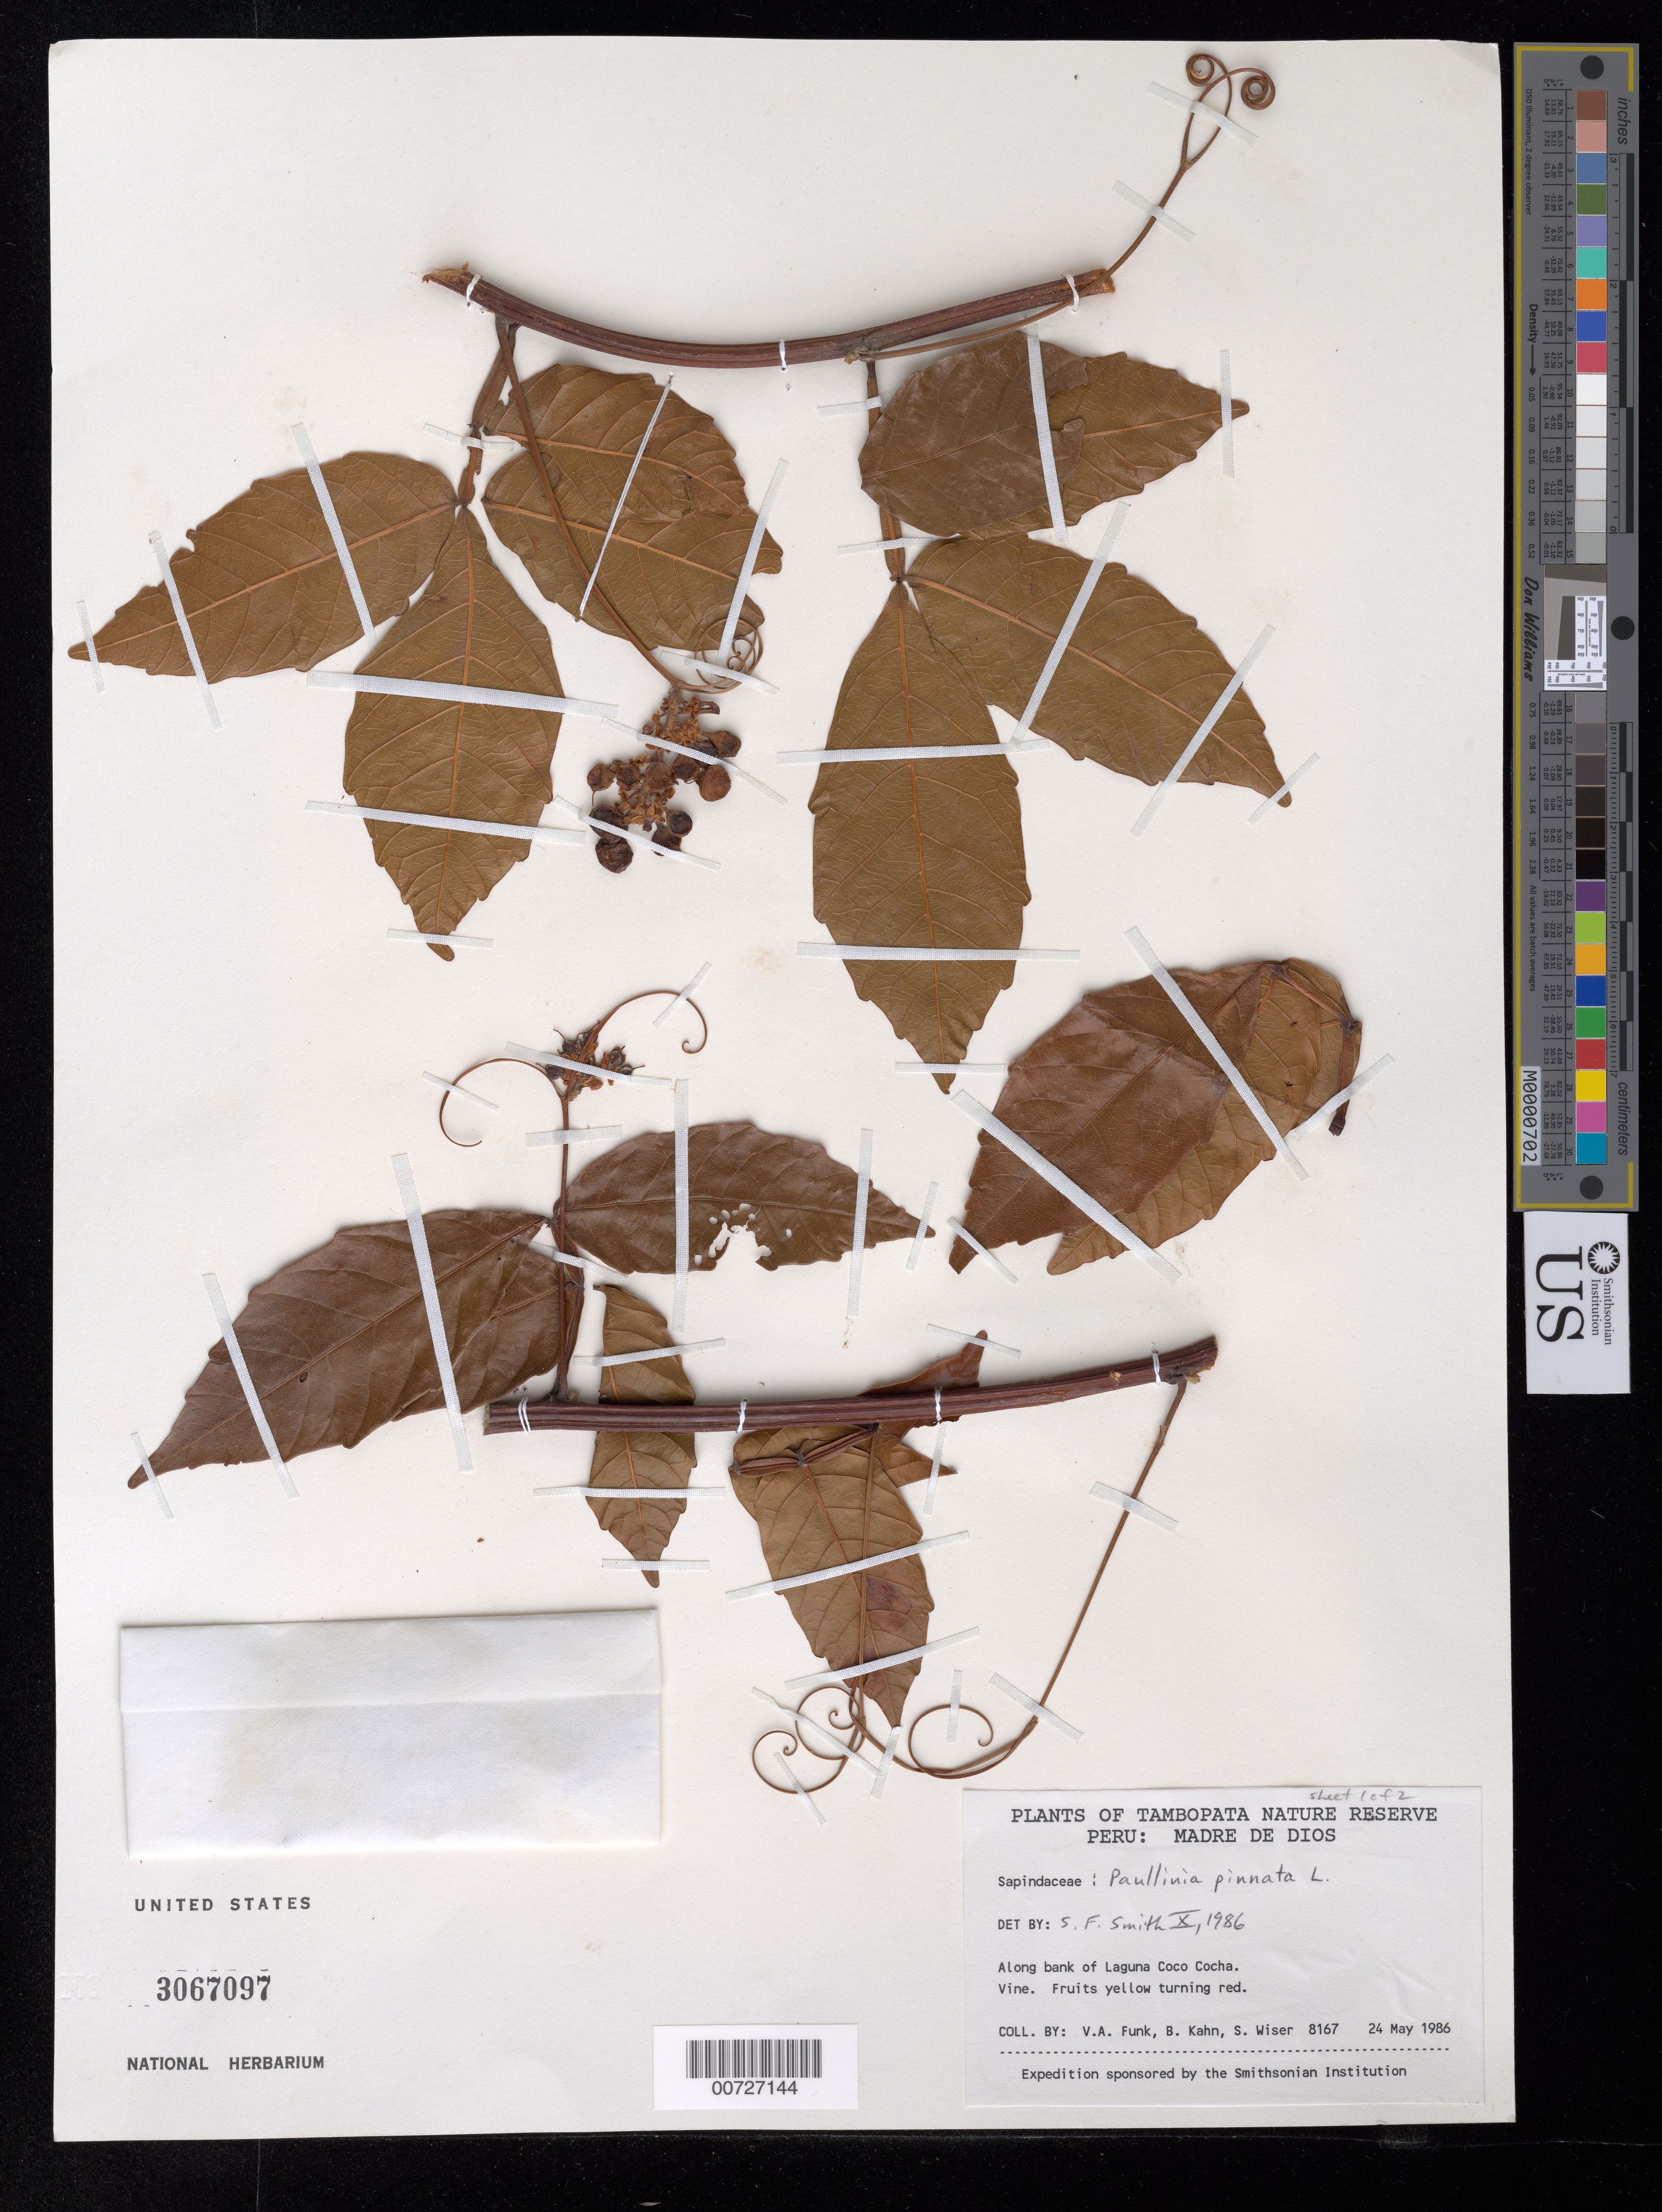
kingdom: Plantae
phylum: Tracheophyta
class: Magnoliopsida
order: Sapindales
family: Sapindaceae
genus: Paullinia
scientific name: Paullinia pinnata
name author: L.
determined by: Smith, Stephen F., (US), NMNH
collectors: V. Funk, B. Kahn & S. Wiser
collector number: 8167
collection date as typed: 24 May 1986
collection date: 1986-05-24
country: Peru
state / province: Madre de Dios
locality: Along bank of Laguna Coco Cocha.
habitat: River bank.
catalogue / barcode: US 3067097